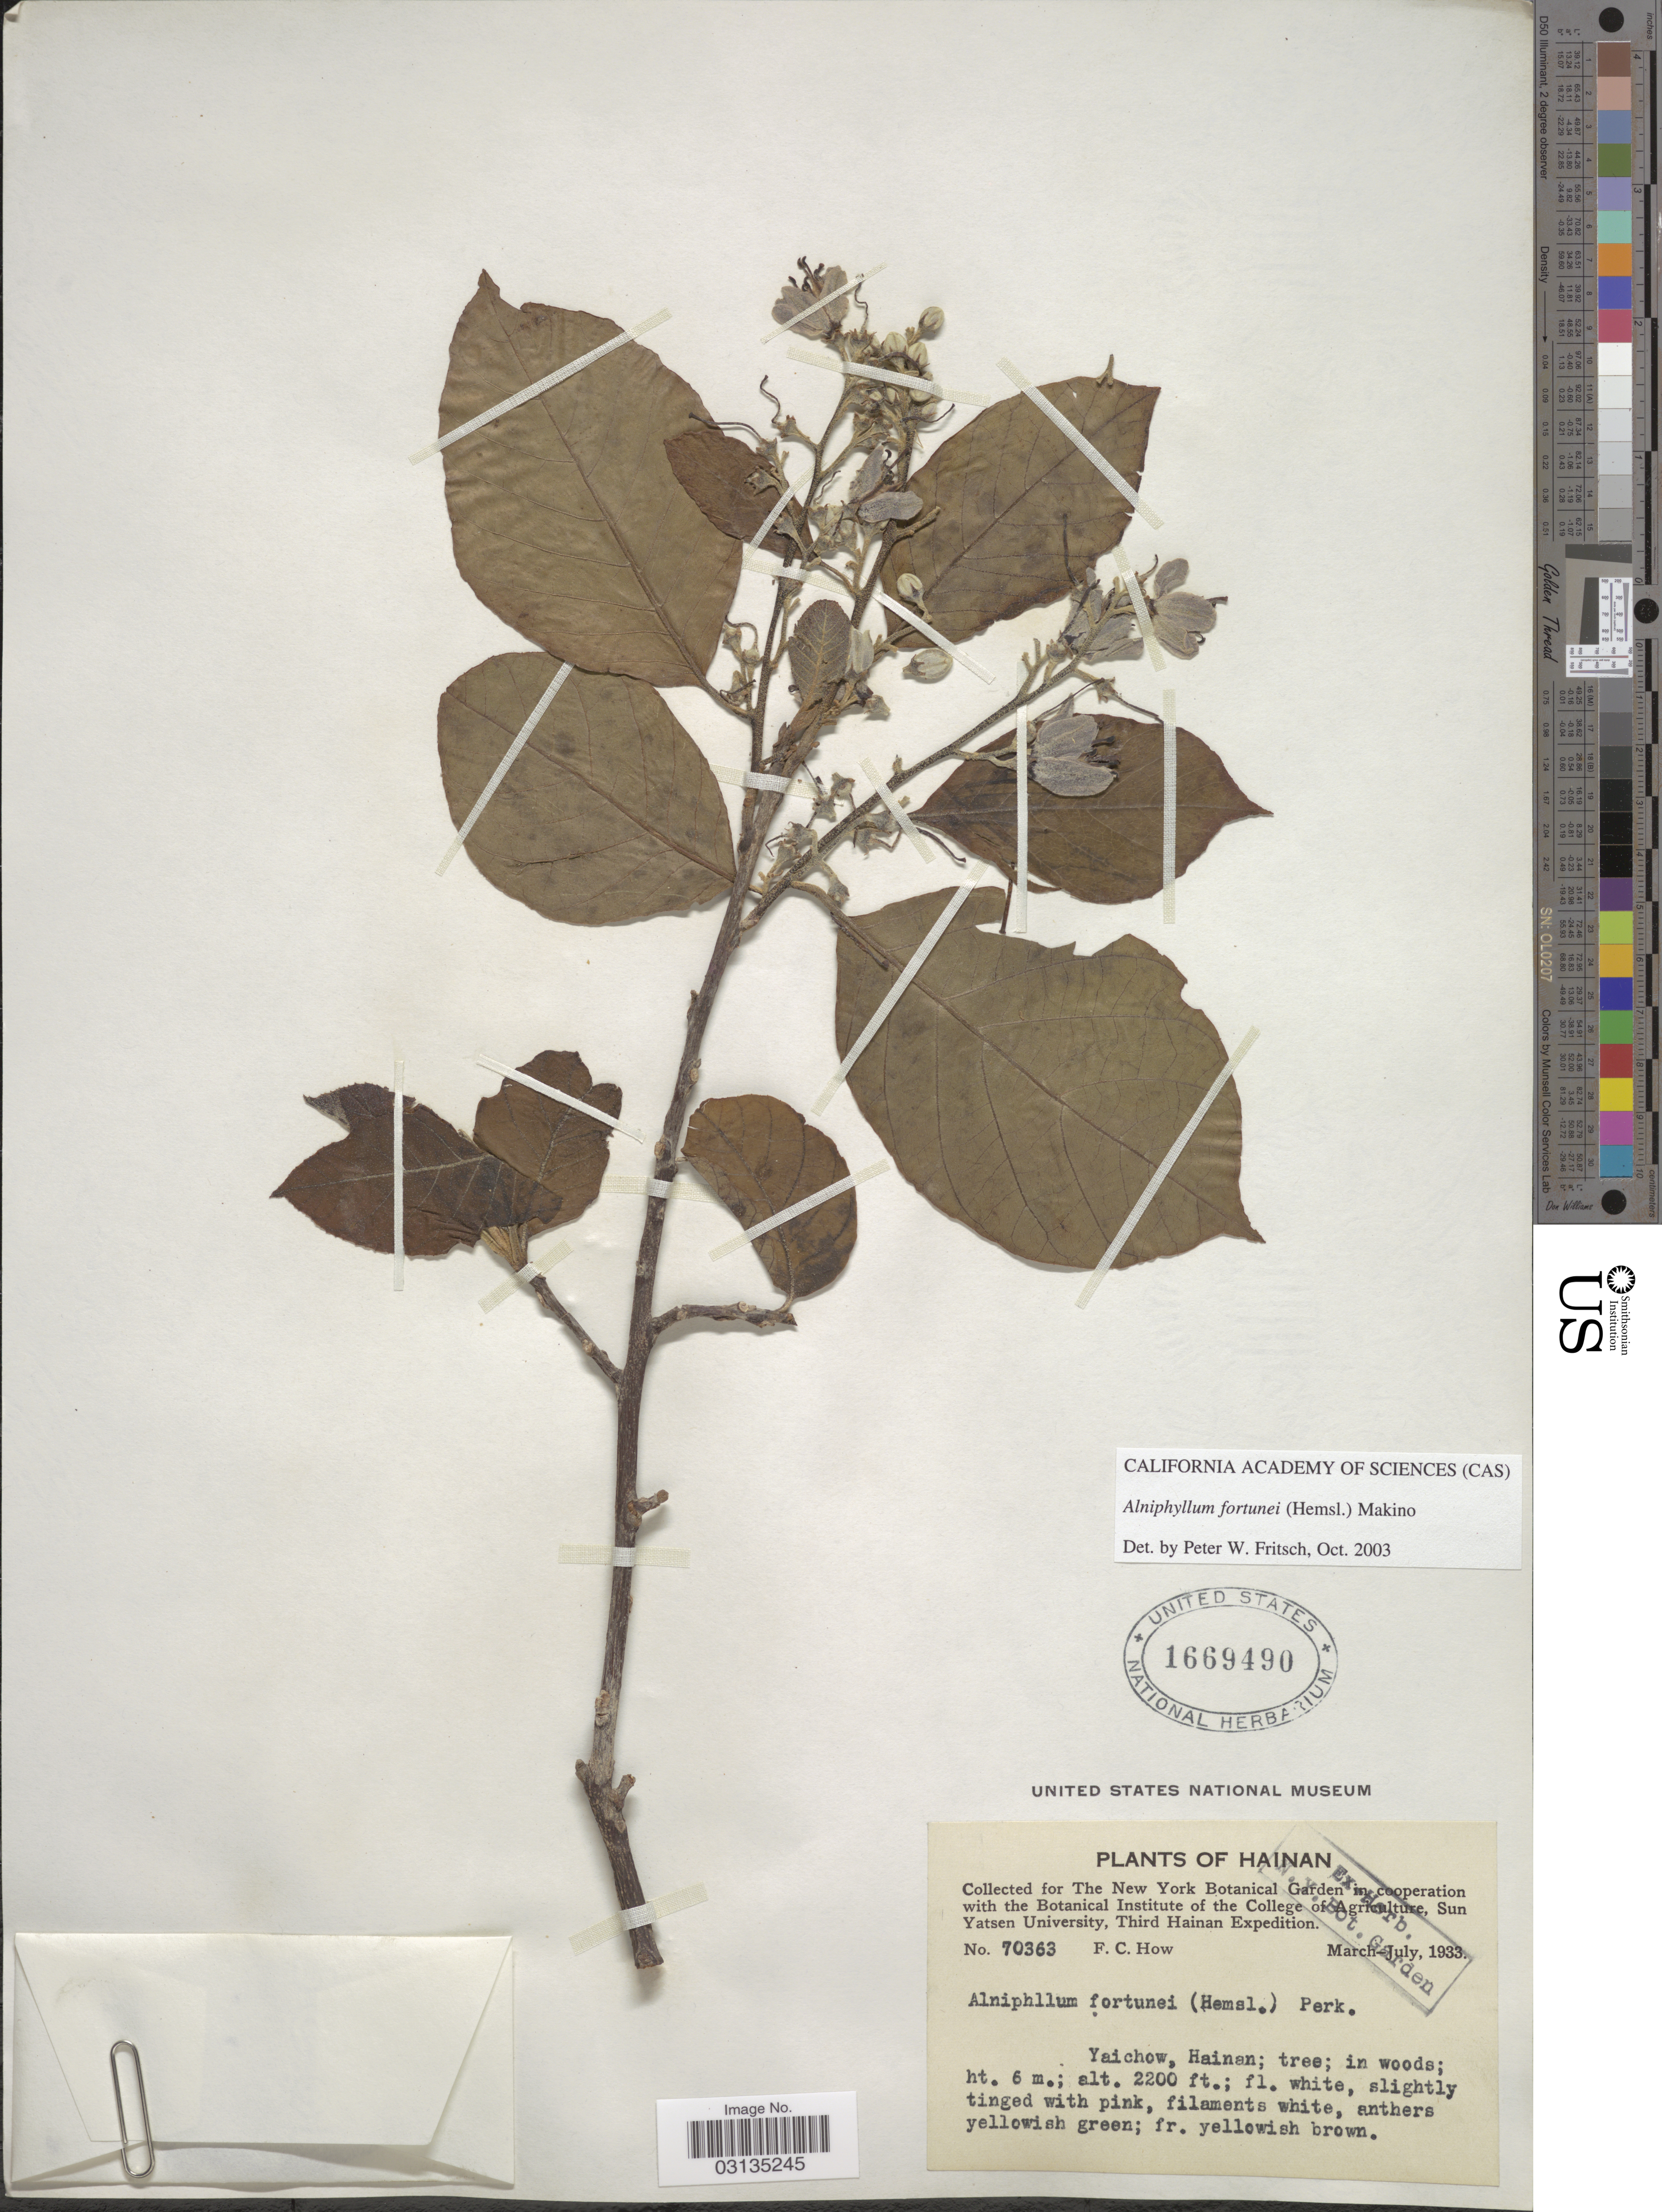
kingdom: Plantae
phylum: Tracheophyta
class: Magnoliopsida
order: Ericales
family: Styracaceae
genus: Alniphyllum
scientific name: Alniphyllum fortunei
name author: (Hemsl.) Makino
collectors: F. C. How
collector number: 70363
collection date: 1933-03/1933-07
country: China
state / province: Hainan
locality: Yaichow.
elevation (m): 671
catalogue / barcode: US 1669490